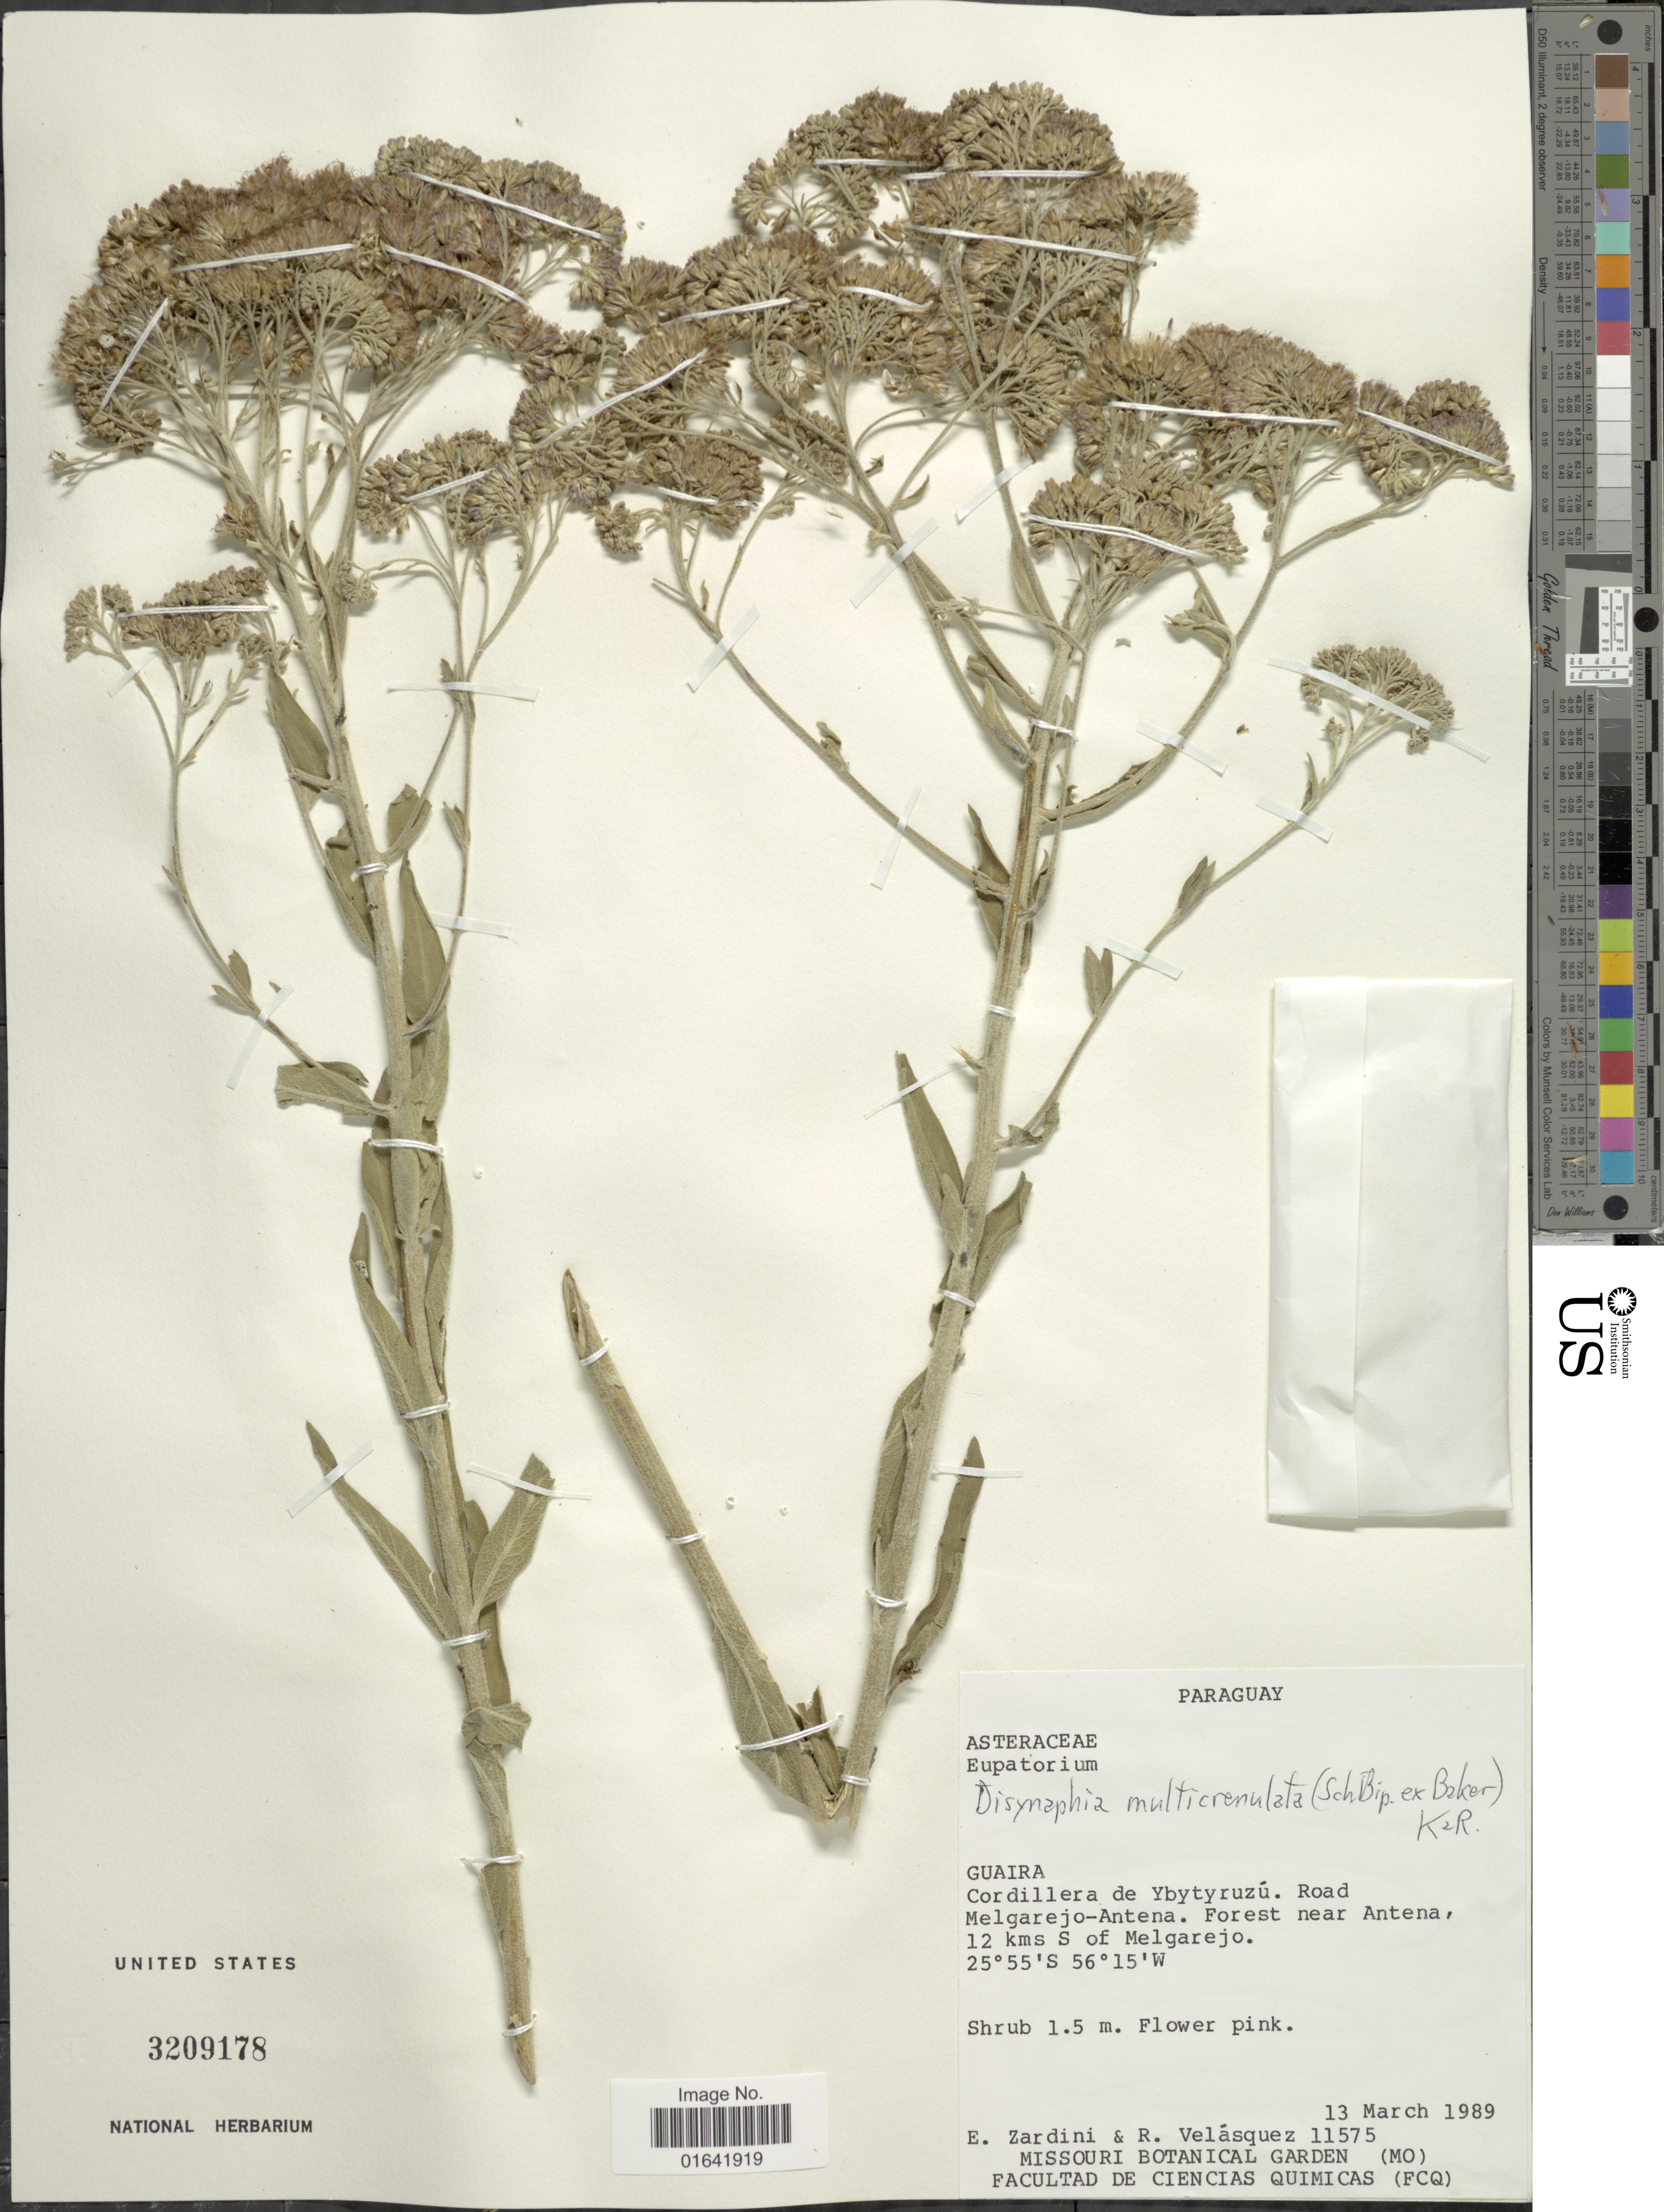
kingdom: Plantae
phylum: Tracheophyta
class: Magnoliopsida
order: Asterales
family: Asteraceae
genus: Disynaphia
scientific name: Disynaphia multicrenulata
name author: (Sch. Bip. ex Baker) R.M. King & H. Rob.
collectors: E. M. Zardini & R. Velásquez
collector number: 11575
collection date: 1989-03-13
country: Paraguay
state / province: Guaira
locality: Cordillera de Ybytyruzú, cRoad Melgarejo-Antena, forest near Antena, 12 kms S of Melgarejo.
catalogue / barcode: US 3209178